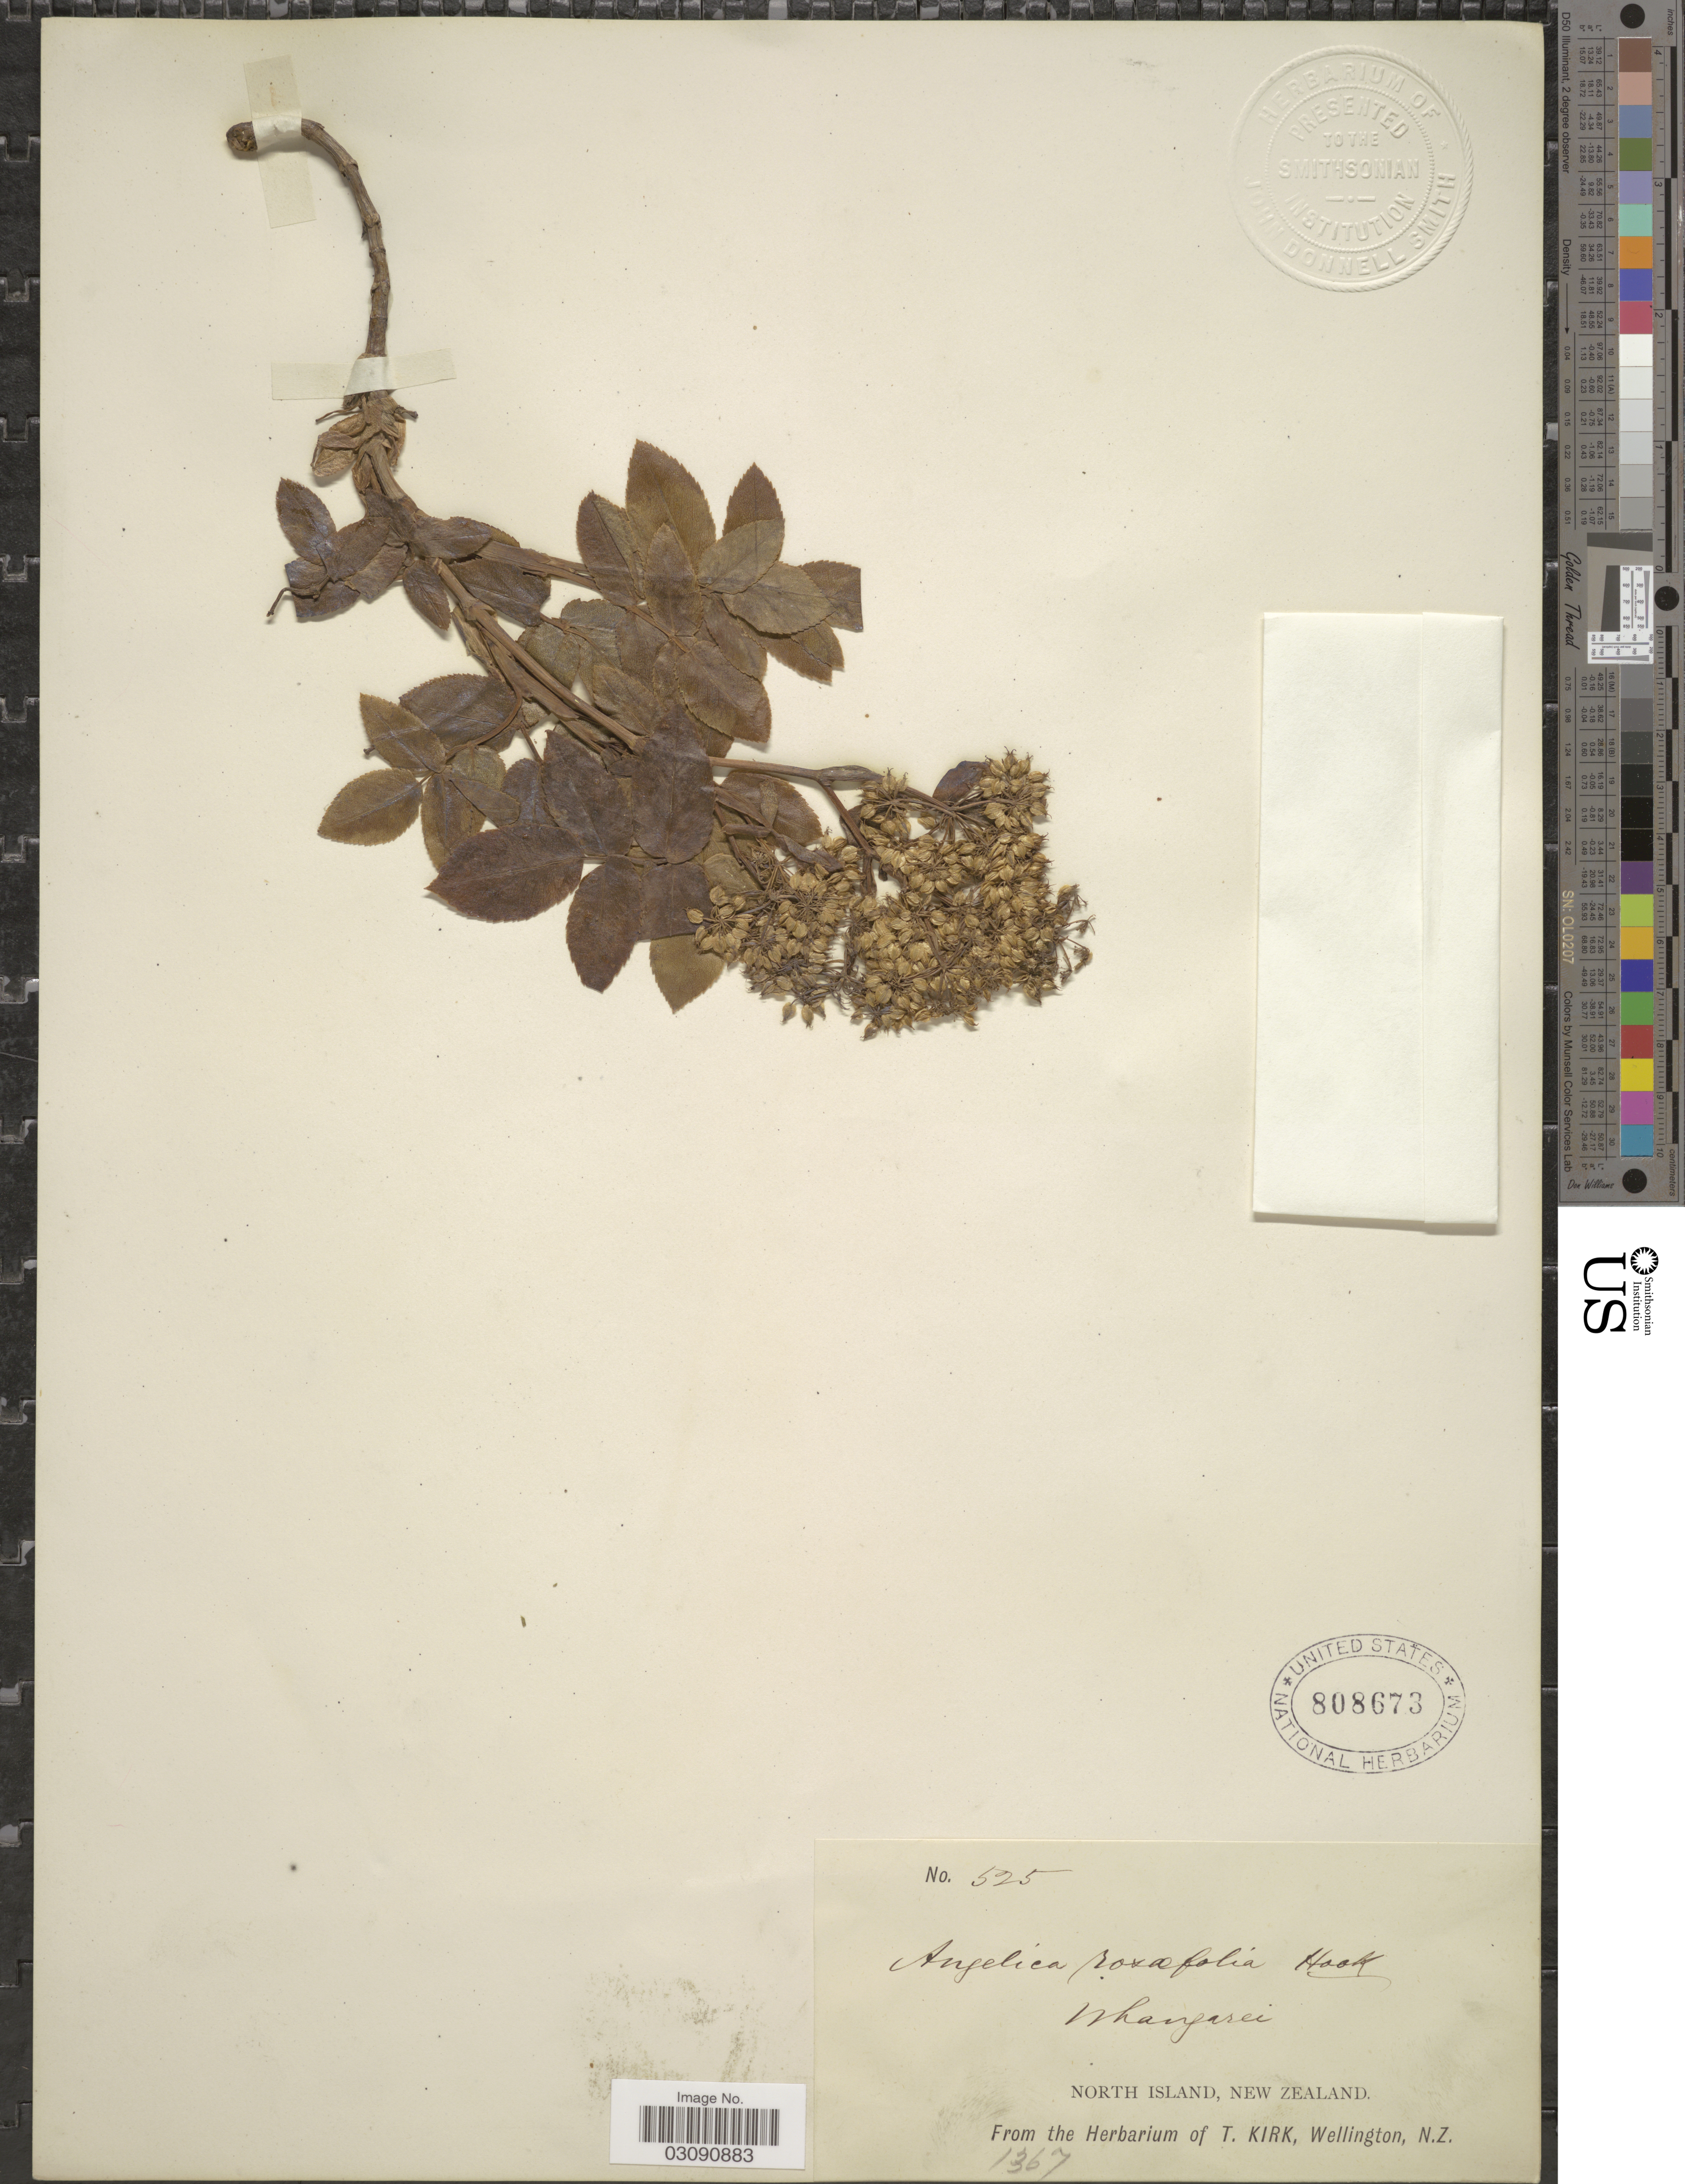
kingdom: Plantae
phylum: Tracheophyta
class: Magnoliopsida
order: Apiales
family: Apiaceae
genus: Scandia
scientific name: Scandia rosifolia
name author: Hook. f.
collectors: ex Herb. T. Kirk, Wellington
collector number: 525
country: New Zealand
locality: Whangarei, North Island.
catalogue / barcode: US 808673